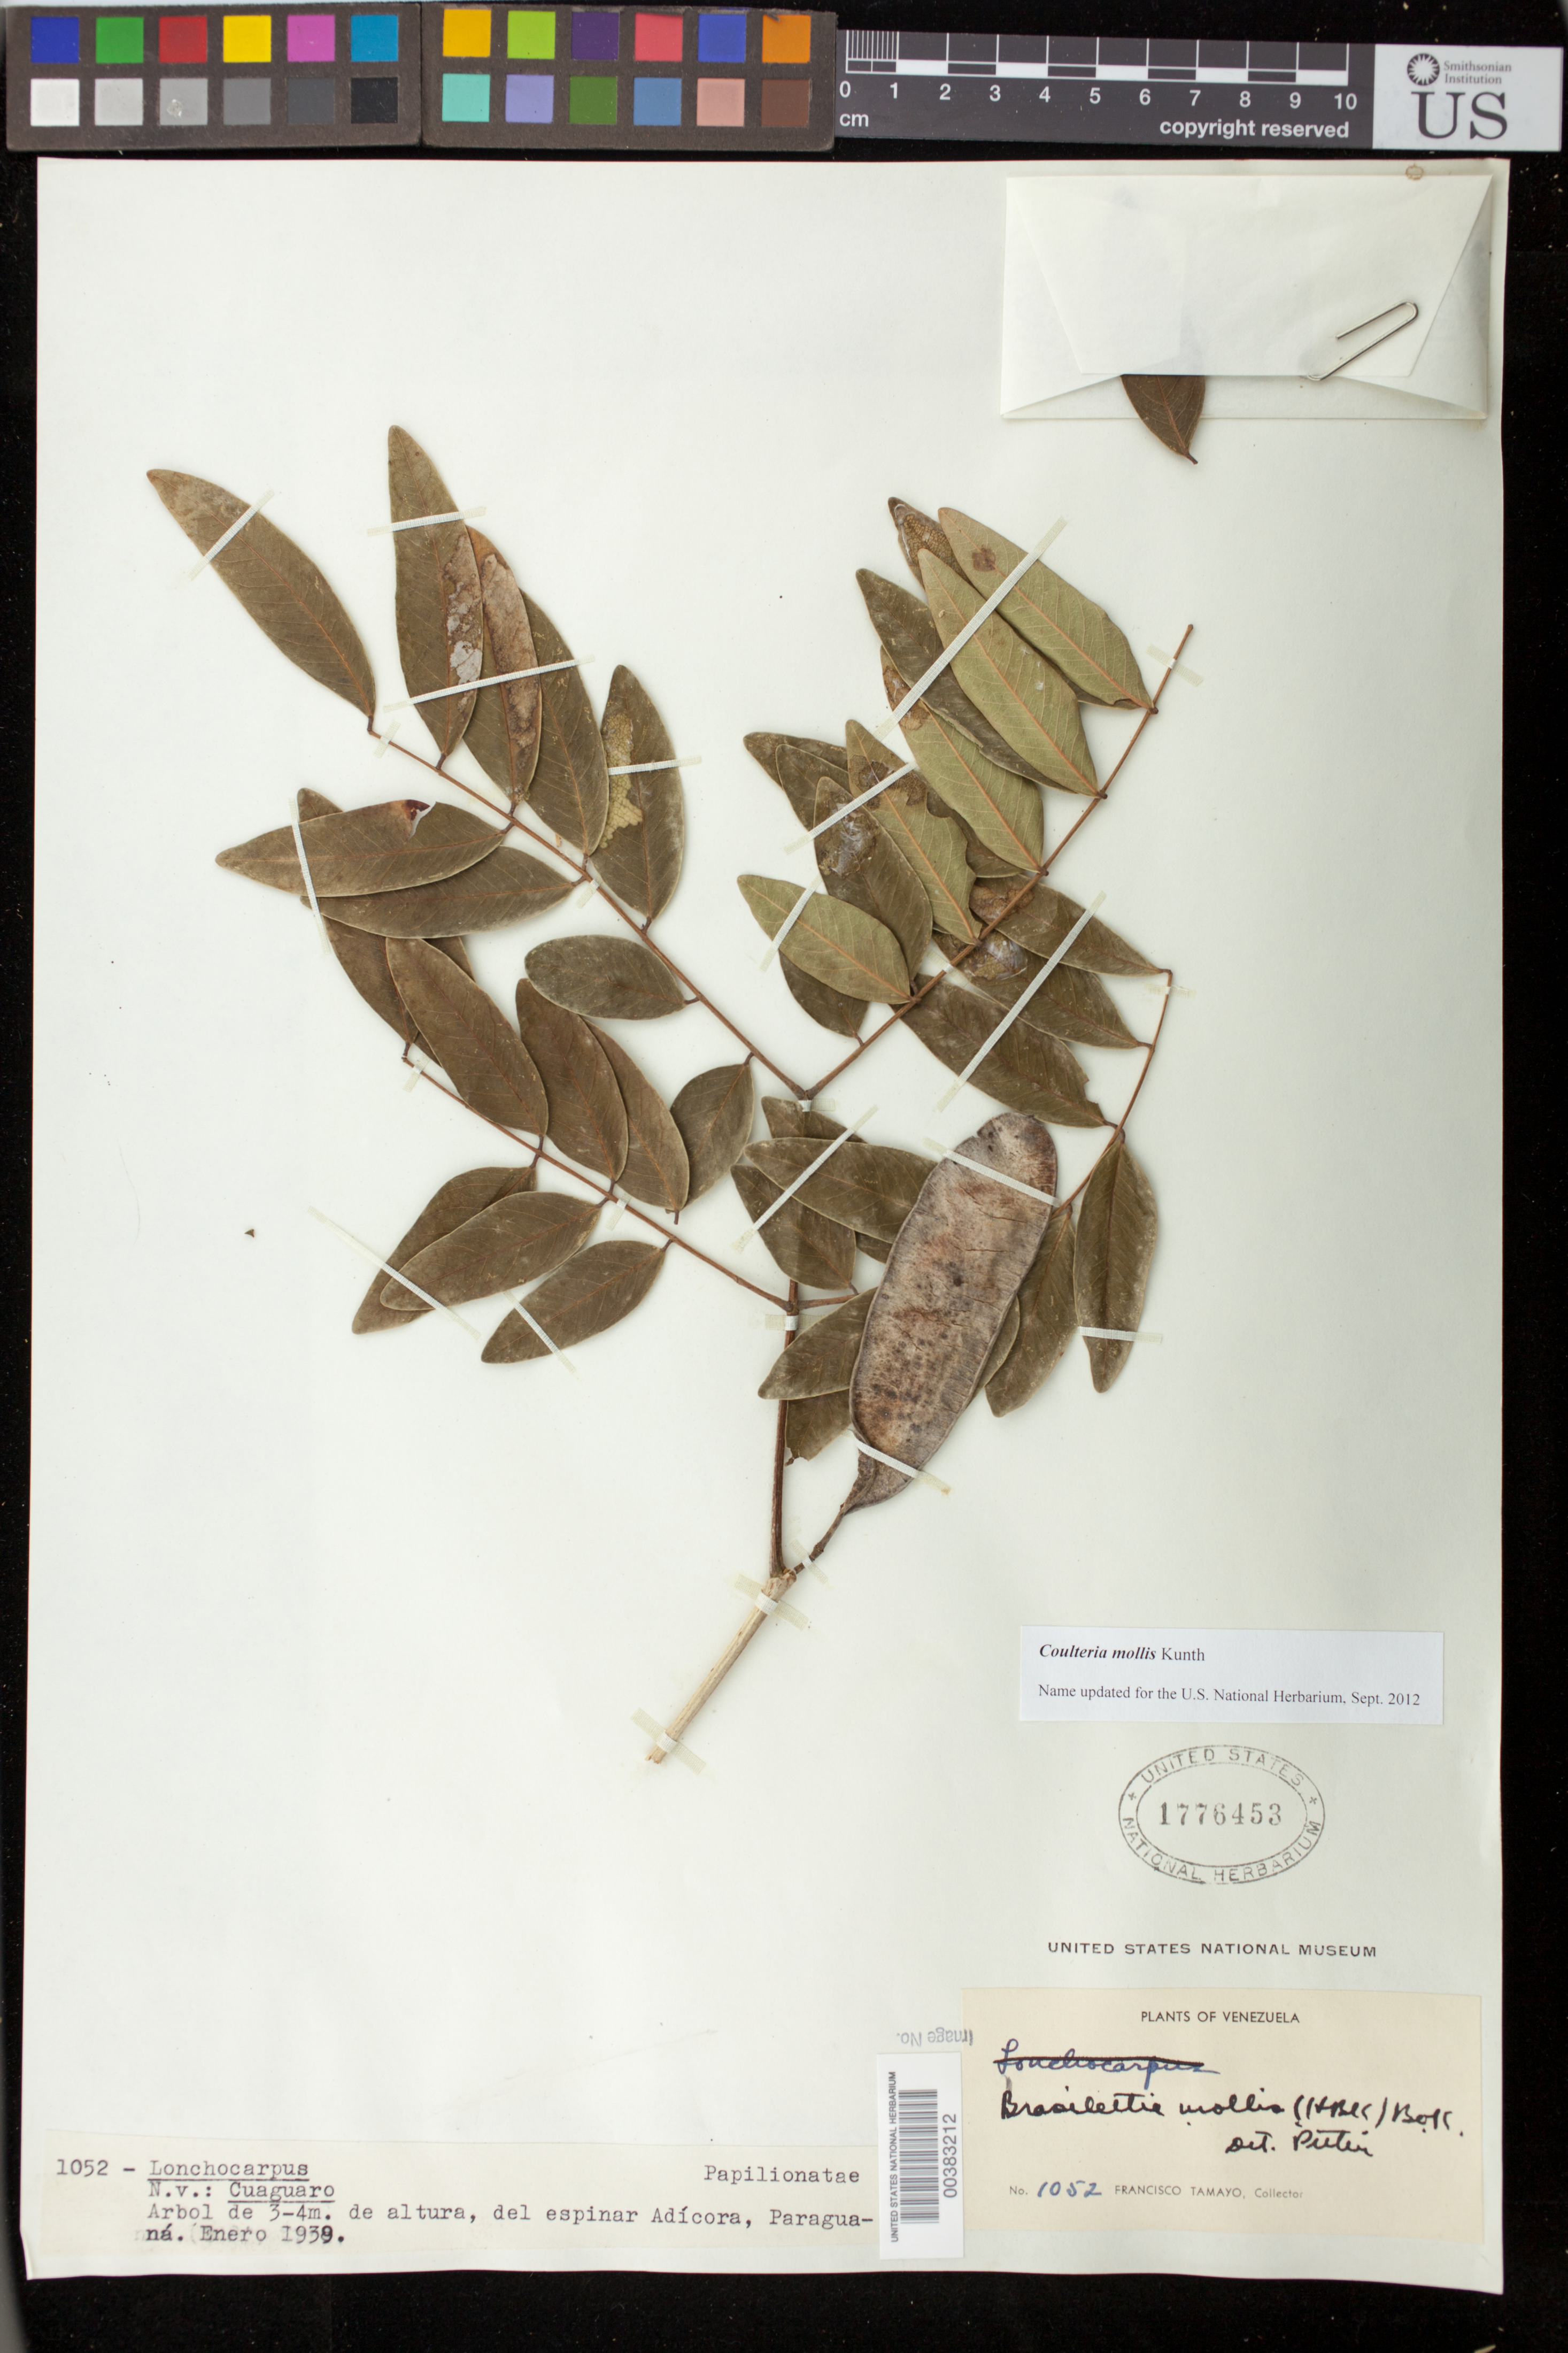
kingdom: Plantae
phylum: Tracheophyta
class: Magnoliopsida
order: Fabales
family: Fabaceae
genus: Coulteria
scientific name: Coulteria mollis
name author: Kunth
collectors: F. Tamayo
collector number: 1052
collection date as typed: Jan 1939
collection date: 1939-01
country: Venezuela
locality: Del espinar Adicora, Paraguana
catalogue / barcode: US 1776453